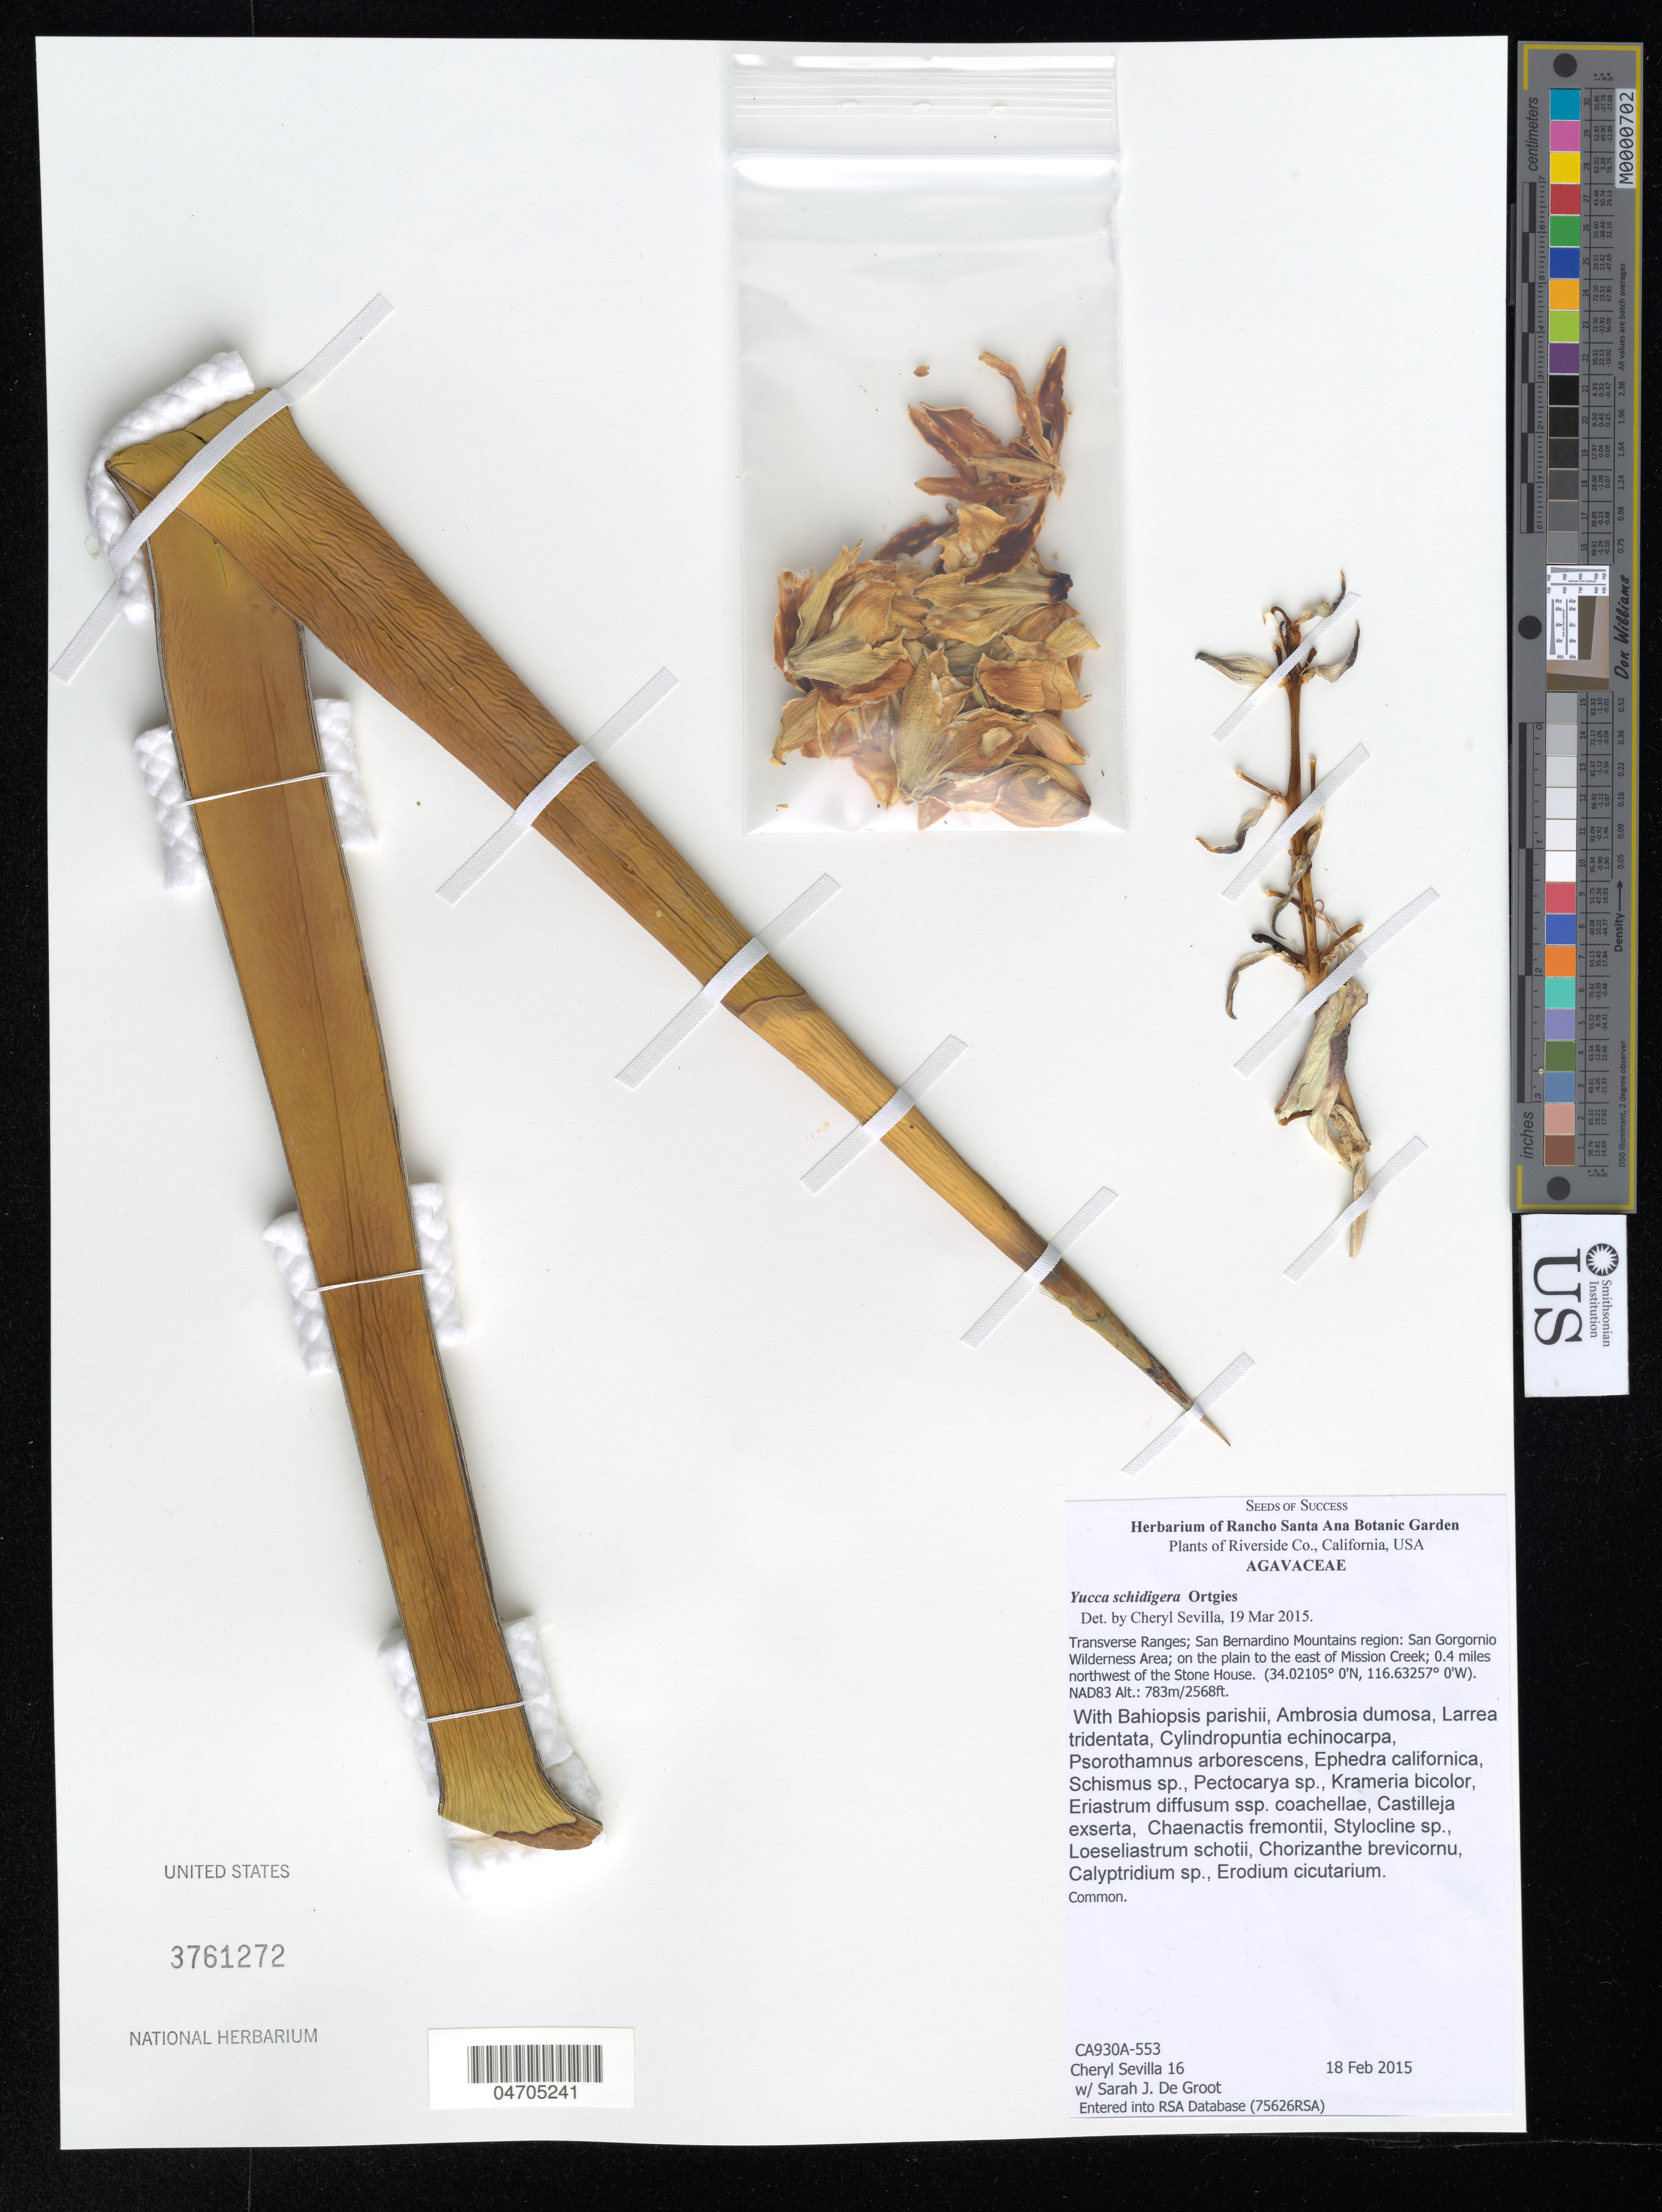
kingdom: Plantae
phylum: Tracheophyta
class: Liliopsida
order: Asparagales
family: Asparagaceae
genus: Yucca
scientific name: Yucca schidigera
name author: Roezl ex Ortgies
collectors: C. Sevilla & S. De Groot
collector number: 16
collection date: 2015-02-18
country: United States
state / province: California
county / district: Riverside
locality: Riverside Co. Transverse Ranges; San Bernardino Mountains region: San Gorgornio Wilderness Area; on the plain to the east of Mission Creek; 0.4 miles northwest of the Stone House. NAD83.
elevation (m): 783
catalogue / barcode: US 3761272